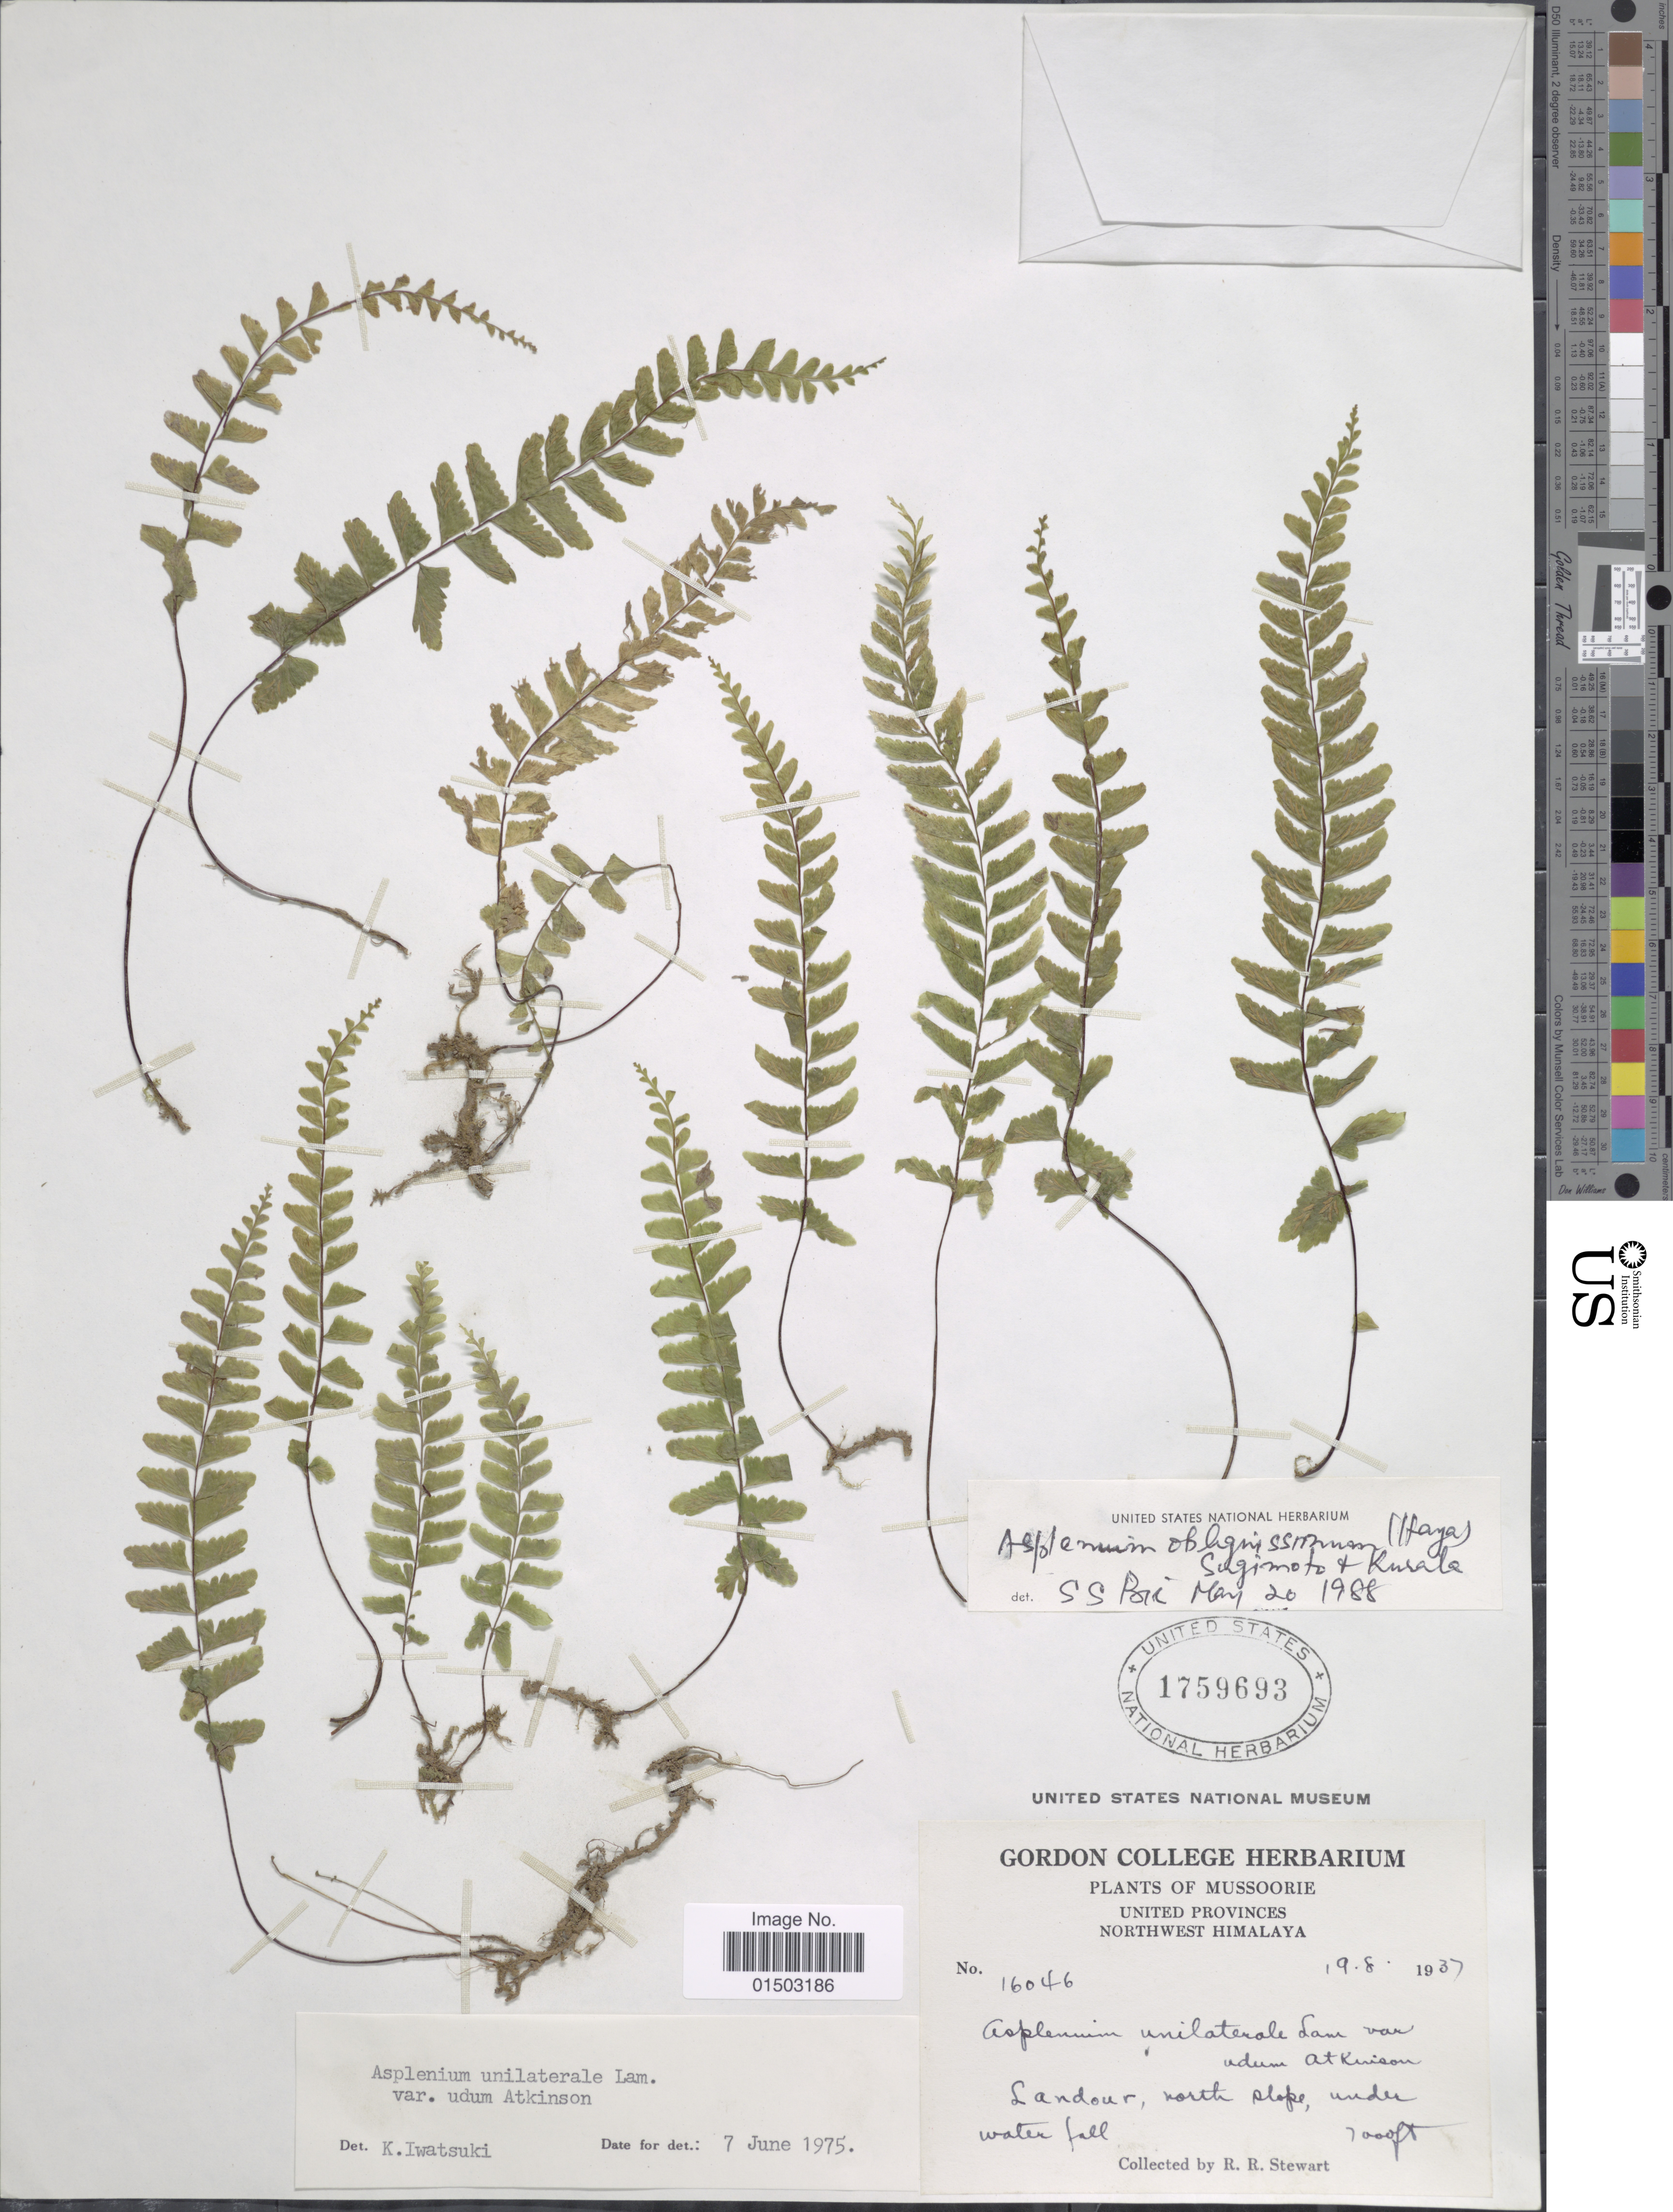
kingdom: Plantae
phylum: Tracheophyta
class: Polypodiopsida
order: Polypodiales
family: Aspleniaceae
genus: Hymenasplenium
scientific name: Hymenasplenium obliquissimum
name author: (Hayata) Sugim.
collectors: R. R. Stewart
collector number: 16046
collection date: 1937-08-19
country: India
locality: Mussoorie, United Provinces of Northwest HImalaya. Landour, north slope , under water fall.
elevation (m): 2134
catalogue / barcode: US 1759693